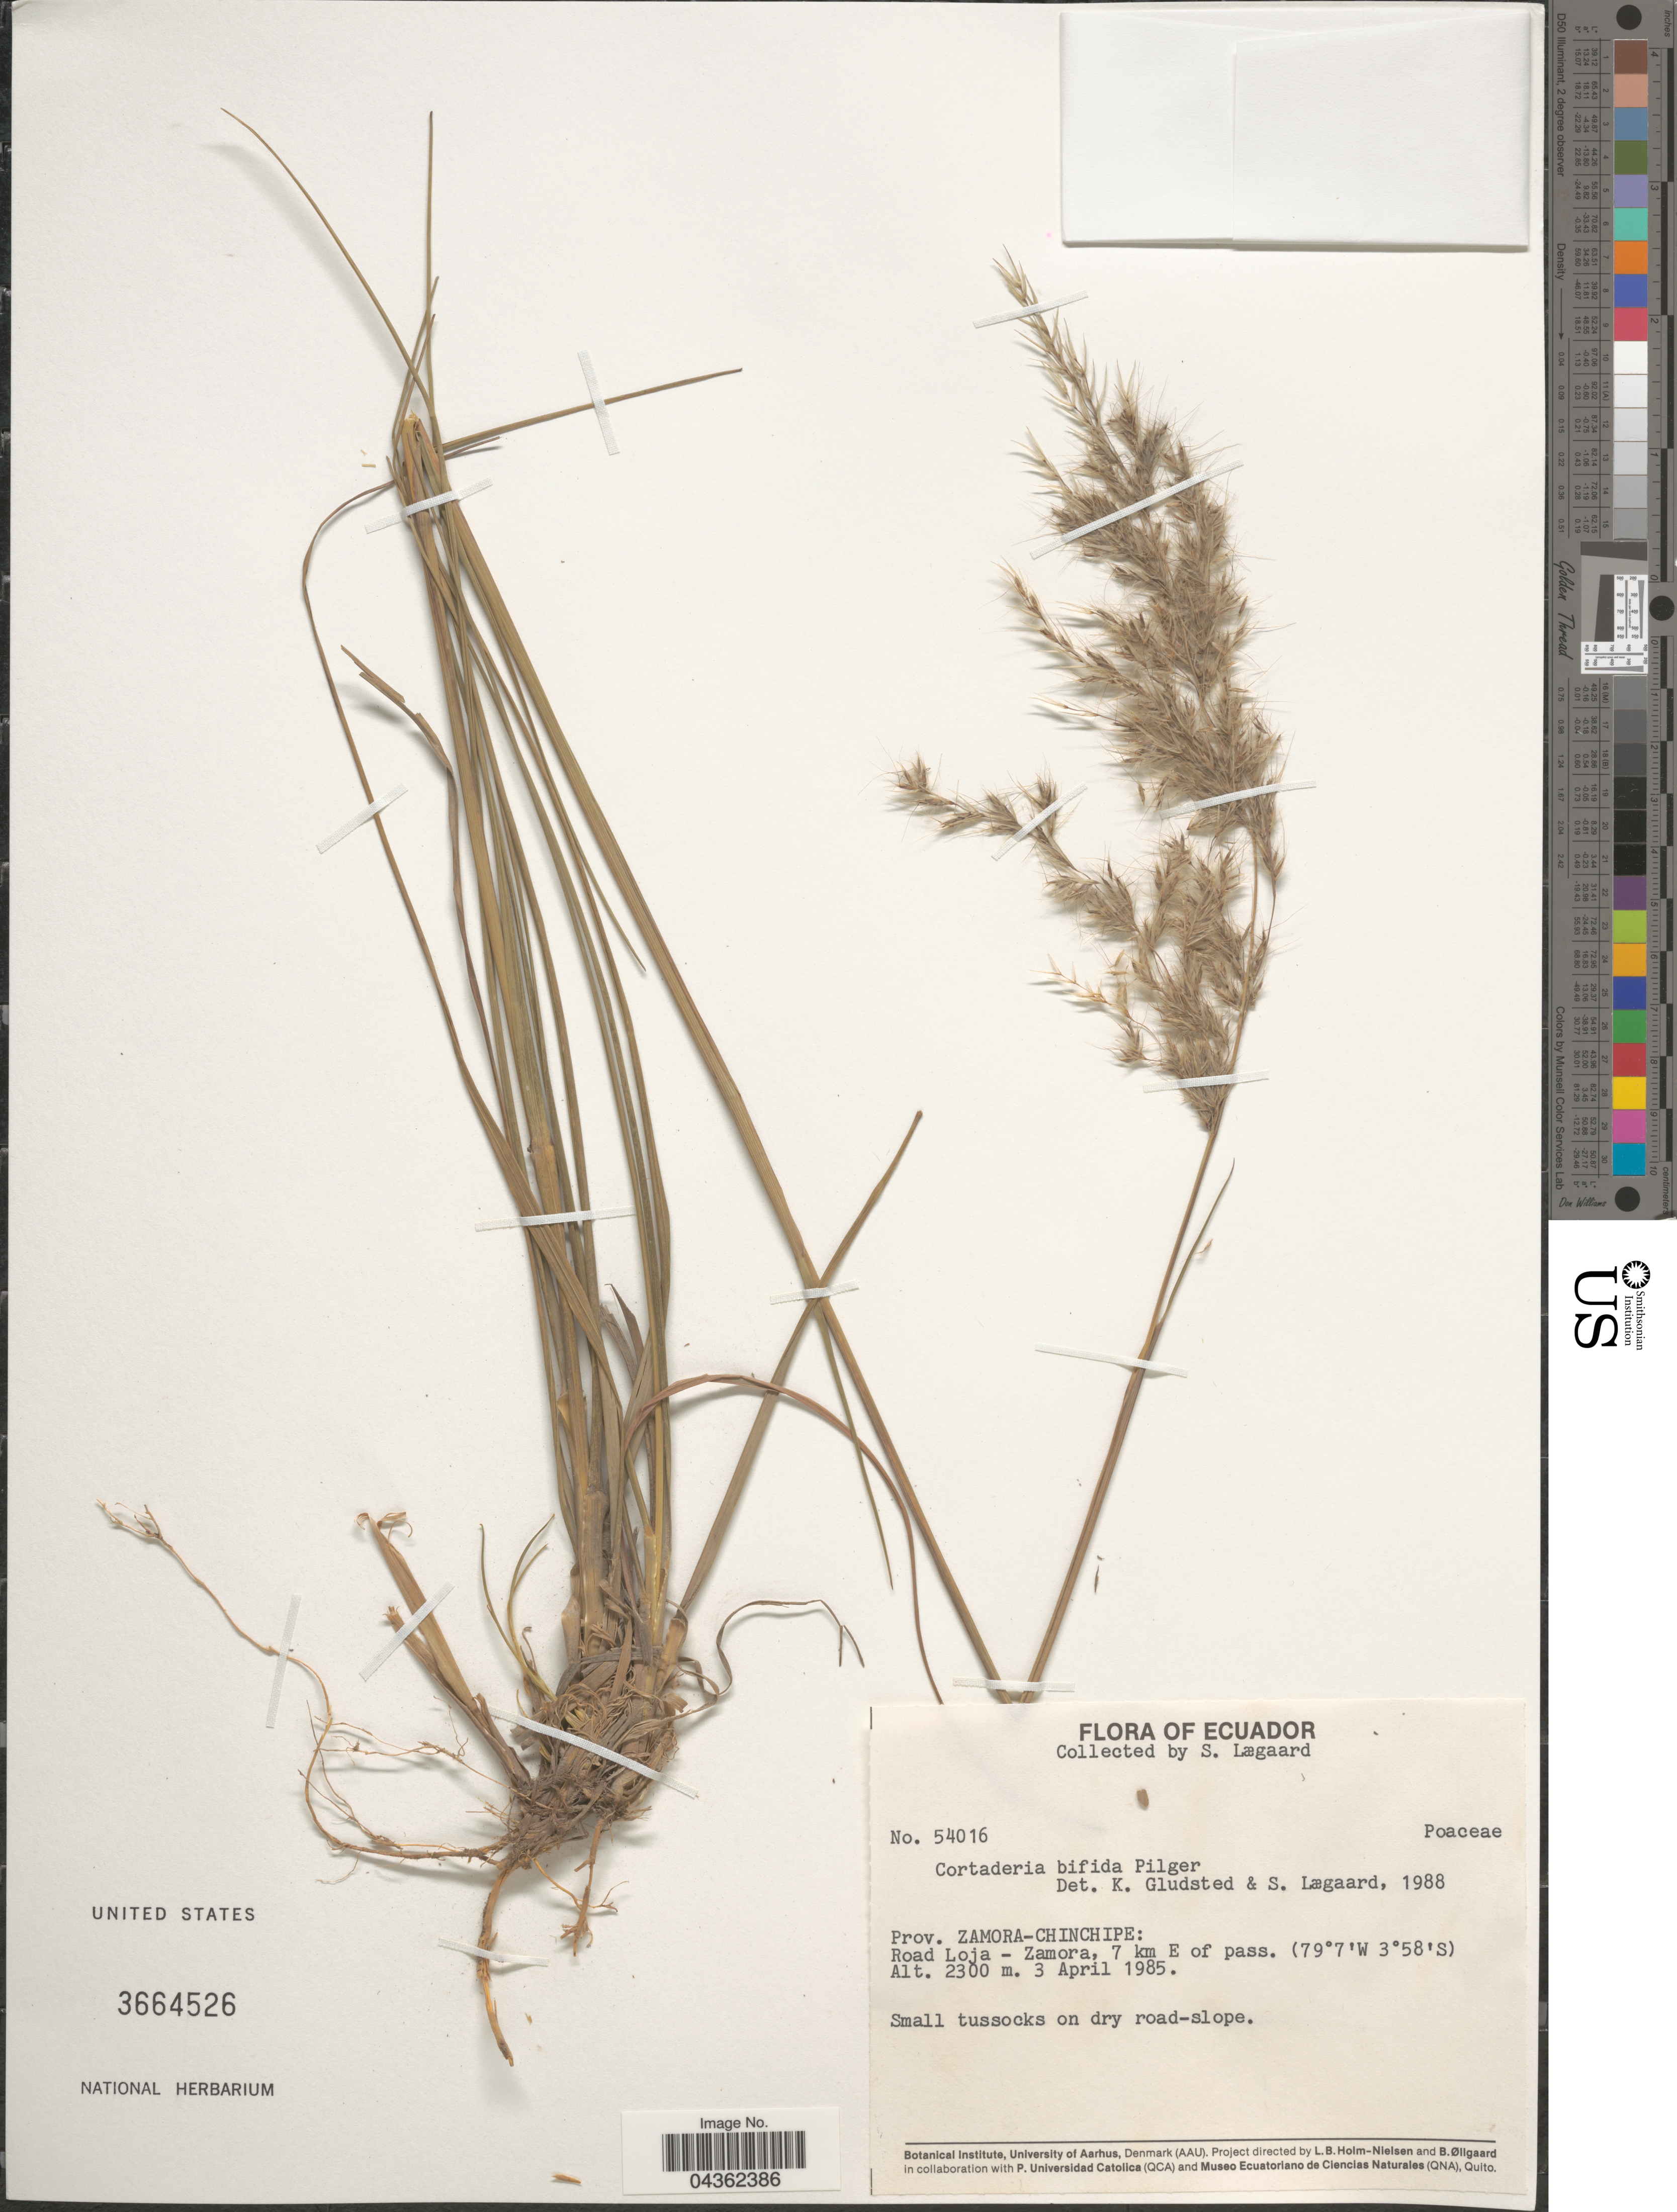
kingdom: Plantae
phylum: Tracheophyta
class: Liliopsida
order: Poales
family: Poaceae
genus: Cortaderia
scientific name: Cortaderia bifida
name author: Pilg.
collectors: S. Lægaard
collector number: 54016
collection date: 1985-04-03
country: Ecuador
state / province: Zamora-Chinchipe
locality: Road Loja - Zamora, 7 km E of pass.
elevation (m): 2300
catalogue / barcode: US 3664526